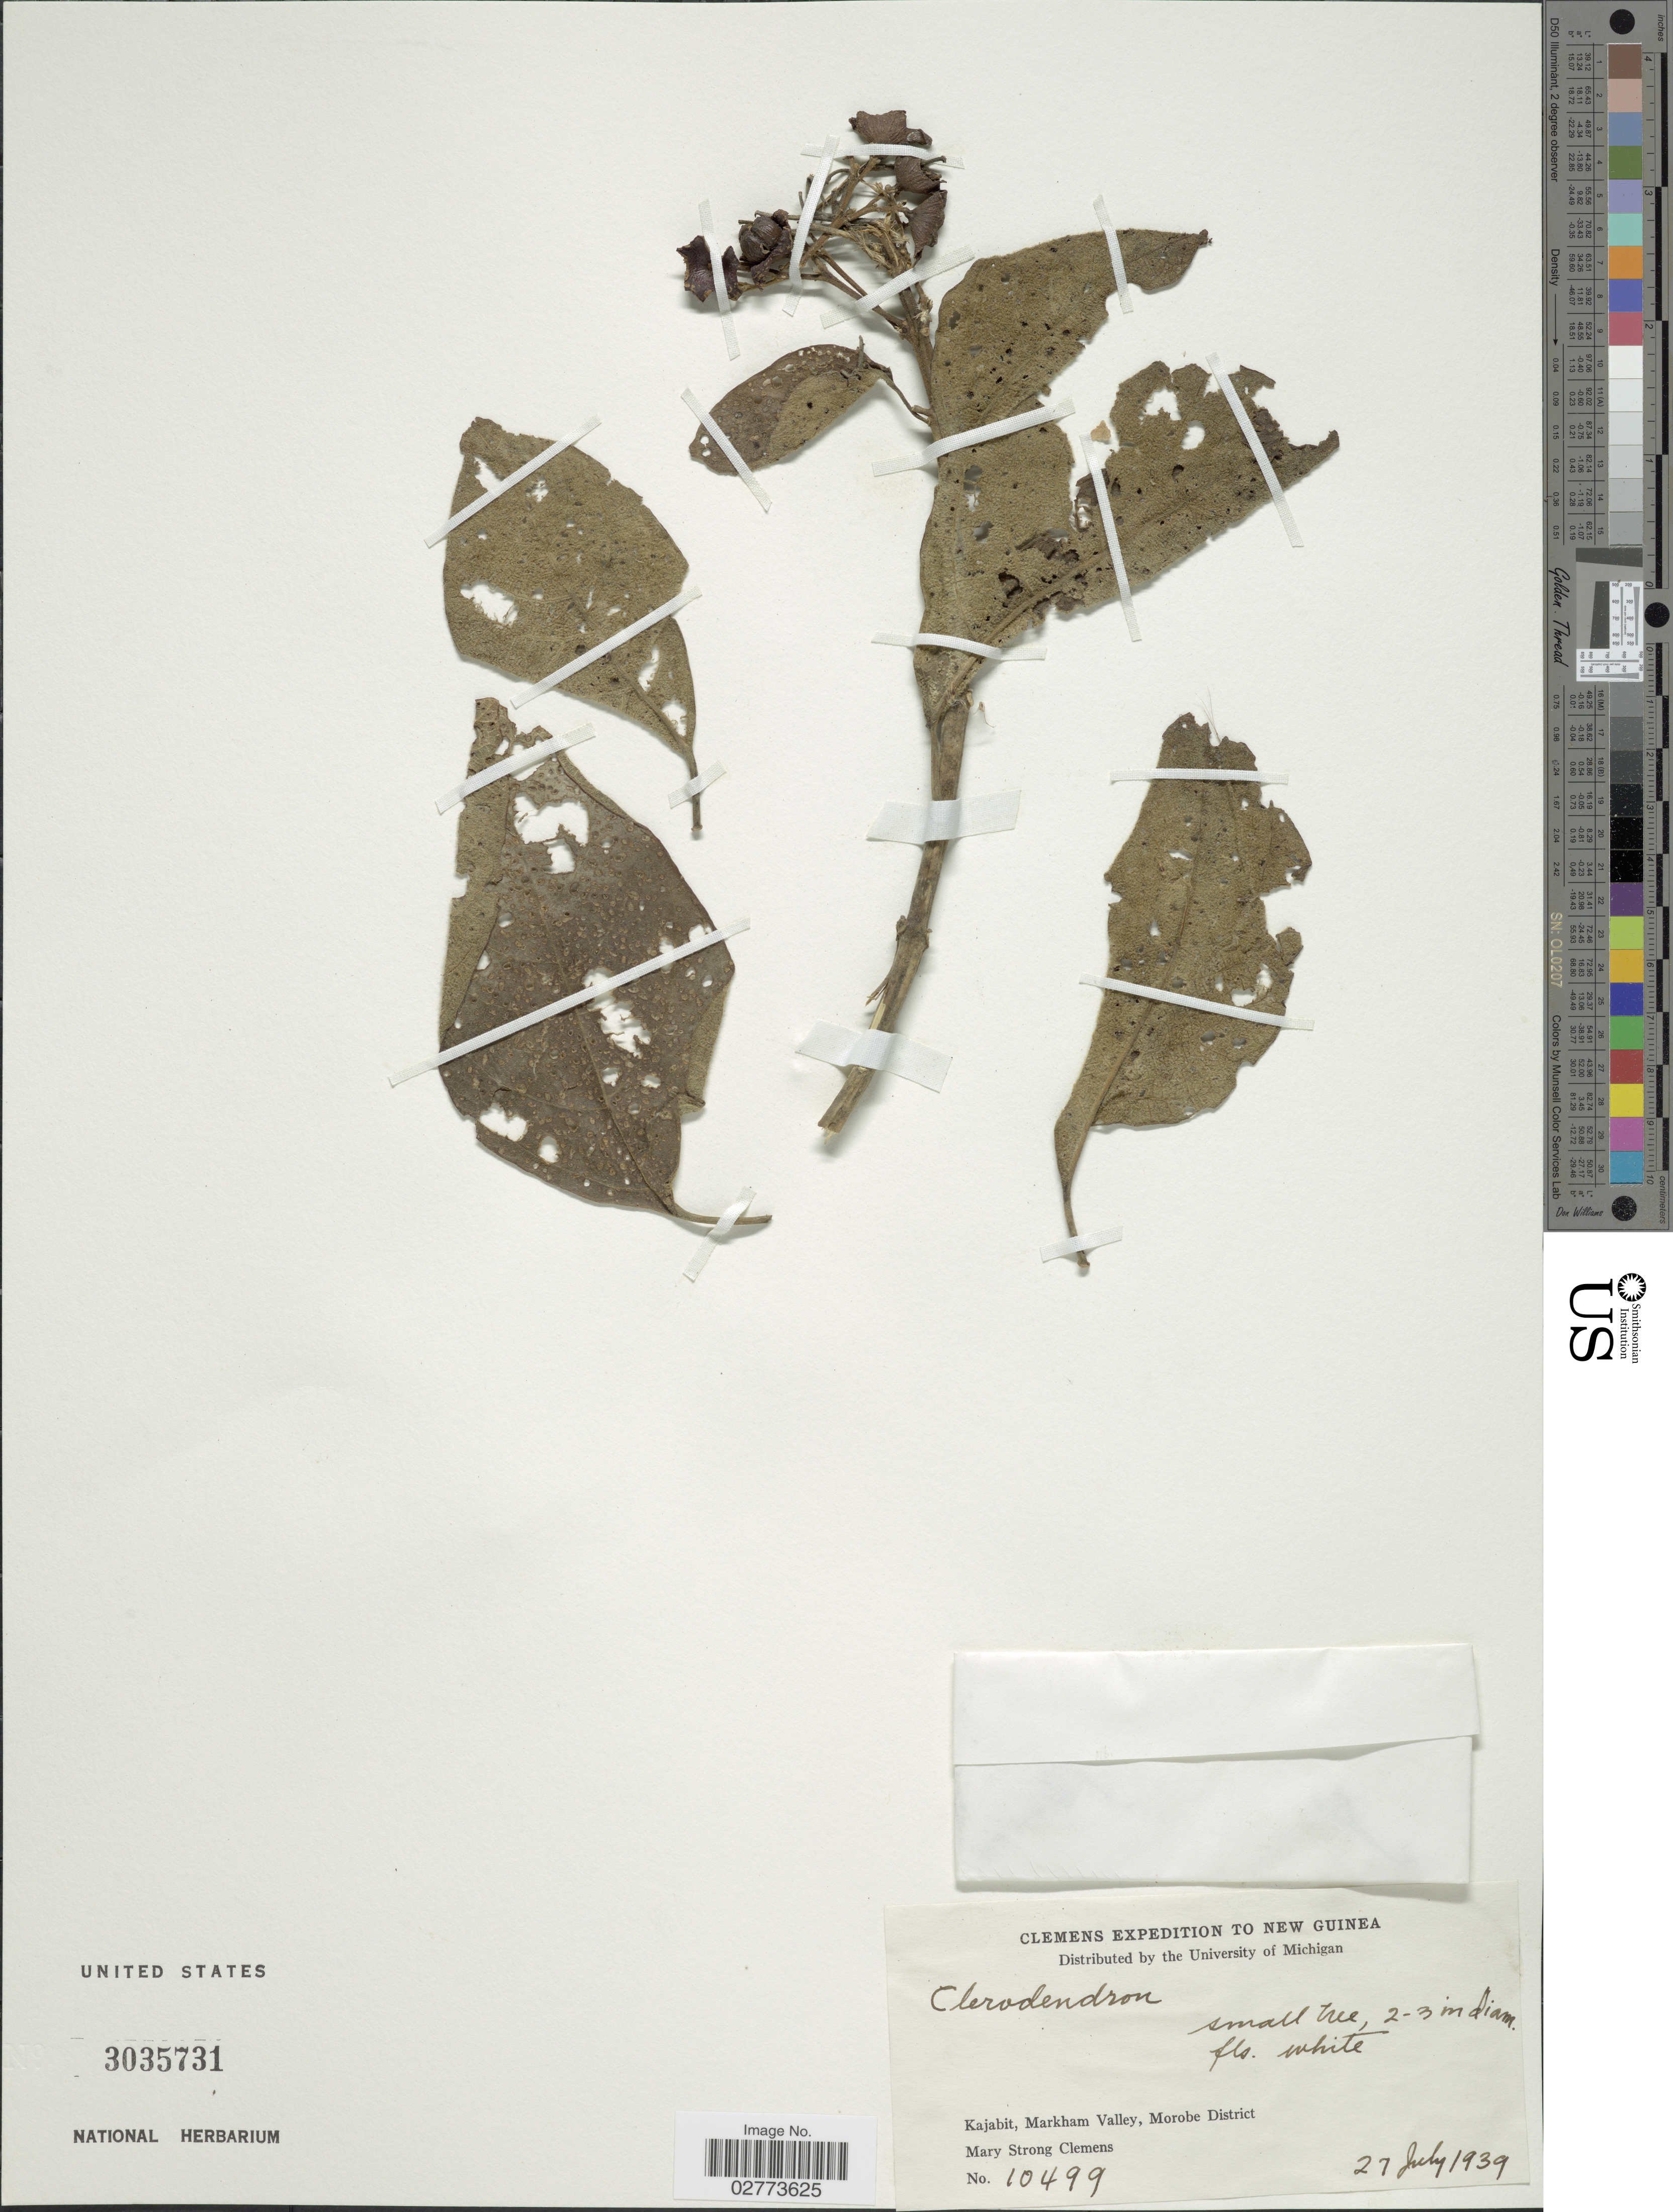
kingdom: Plantae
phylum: Tracheophyta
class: Magnoliopsida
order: Lamiales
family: Lamiaceae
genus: Clerodendrum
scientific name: Clerodendrum sp.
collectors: M. S. Clemens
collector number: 10499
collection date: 1939-07-27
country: Papua New Guinea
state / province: Morobe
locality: New Guinea. Kajabit, Markhan Valley, Morobe District.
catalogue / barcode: US 3035731